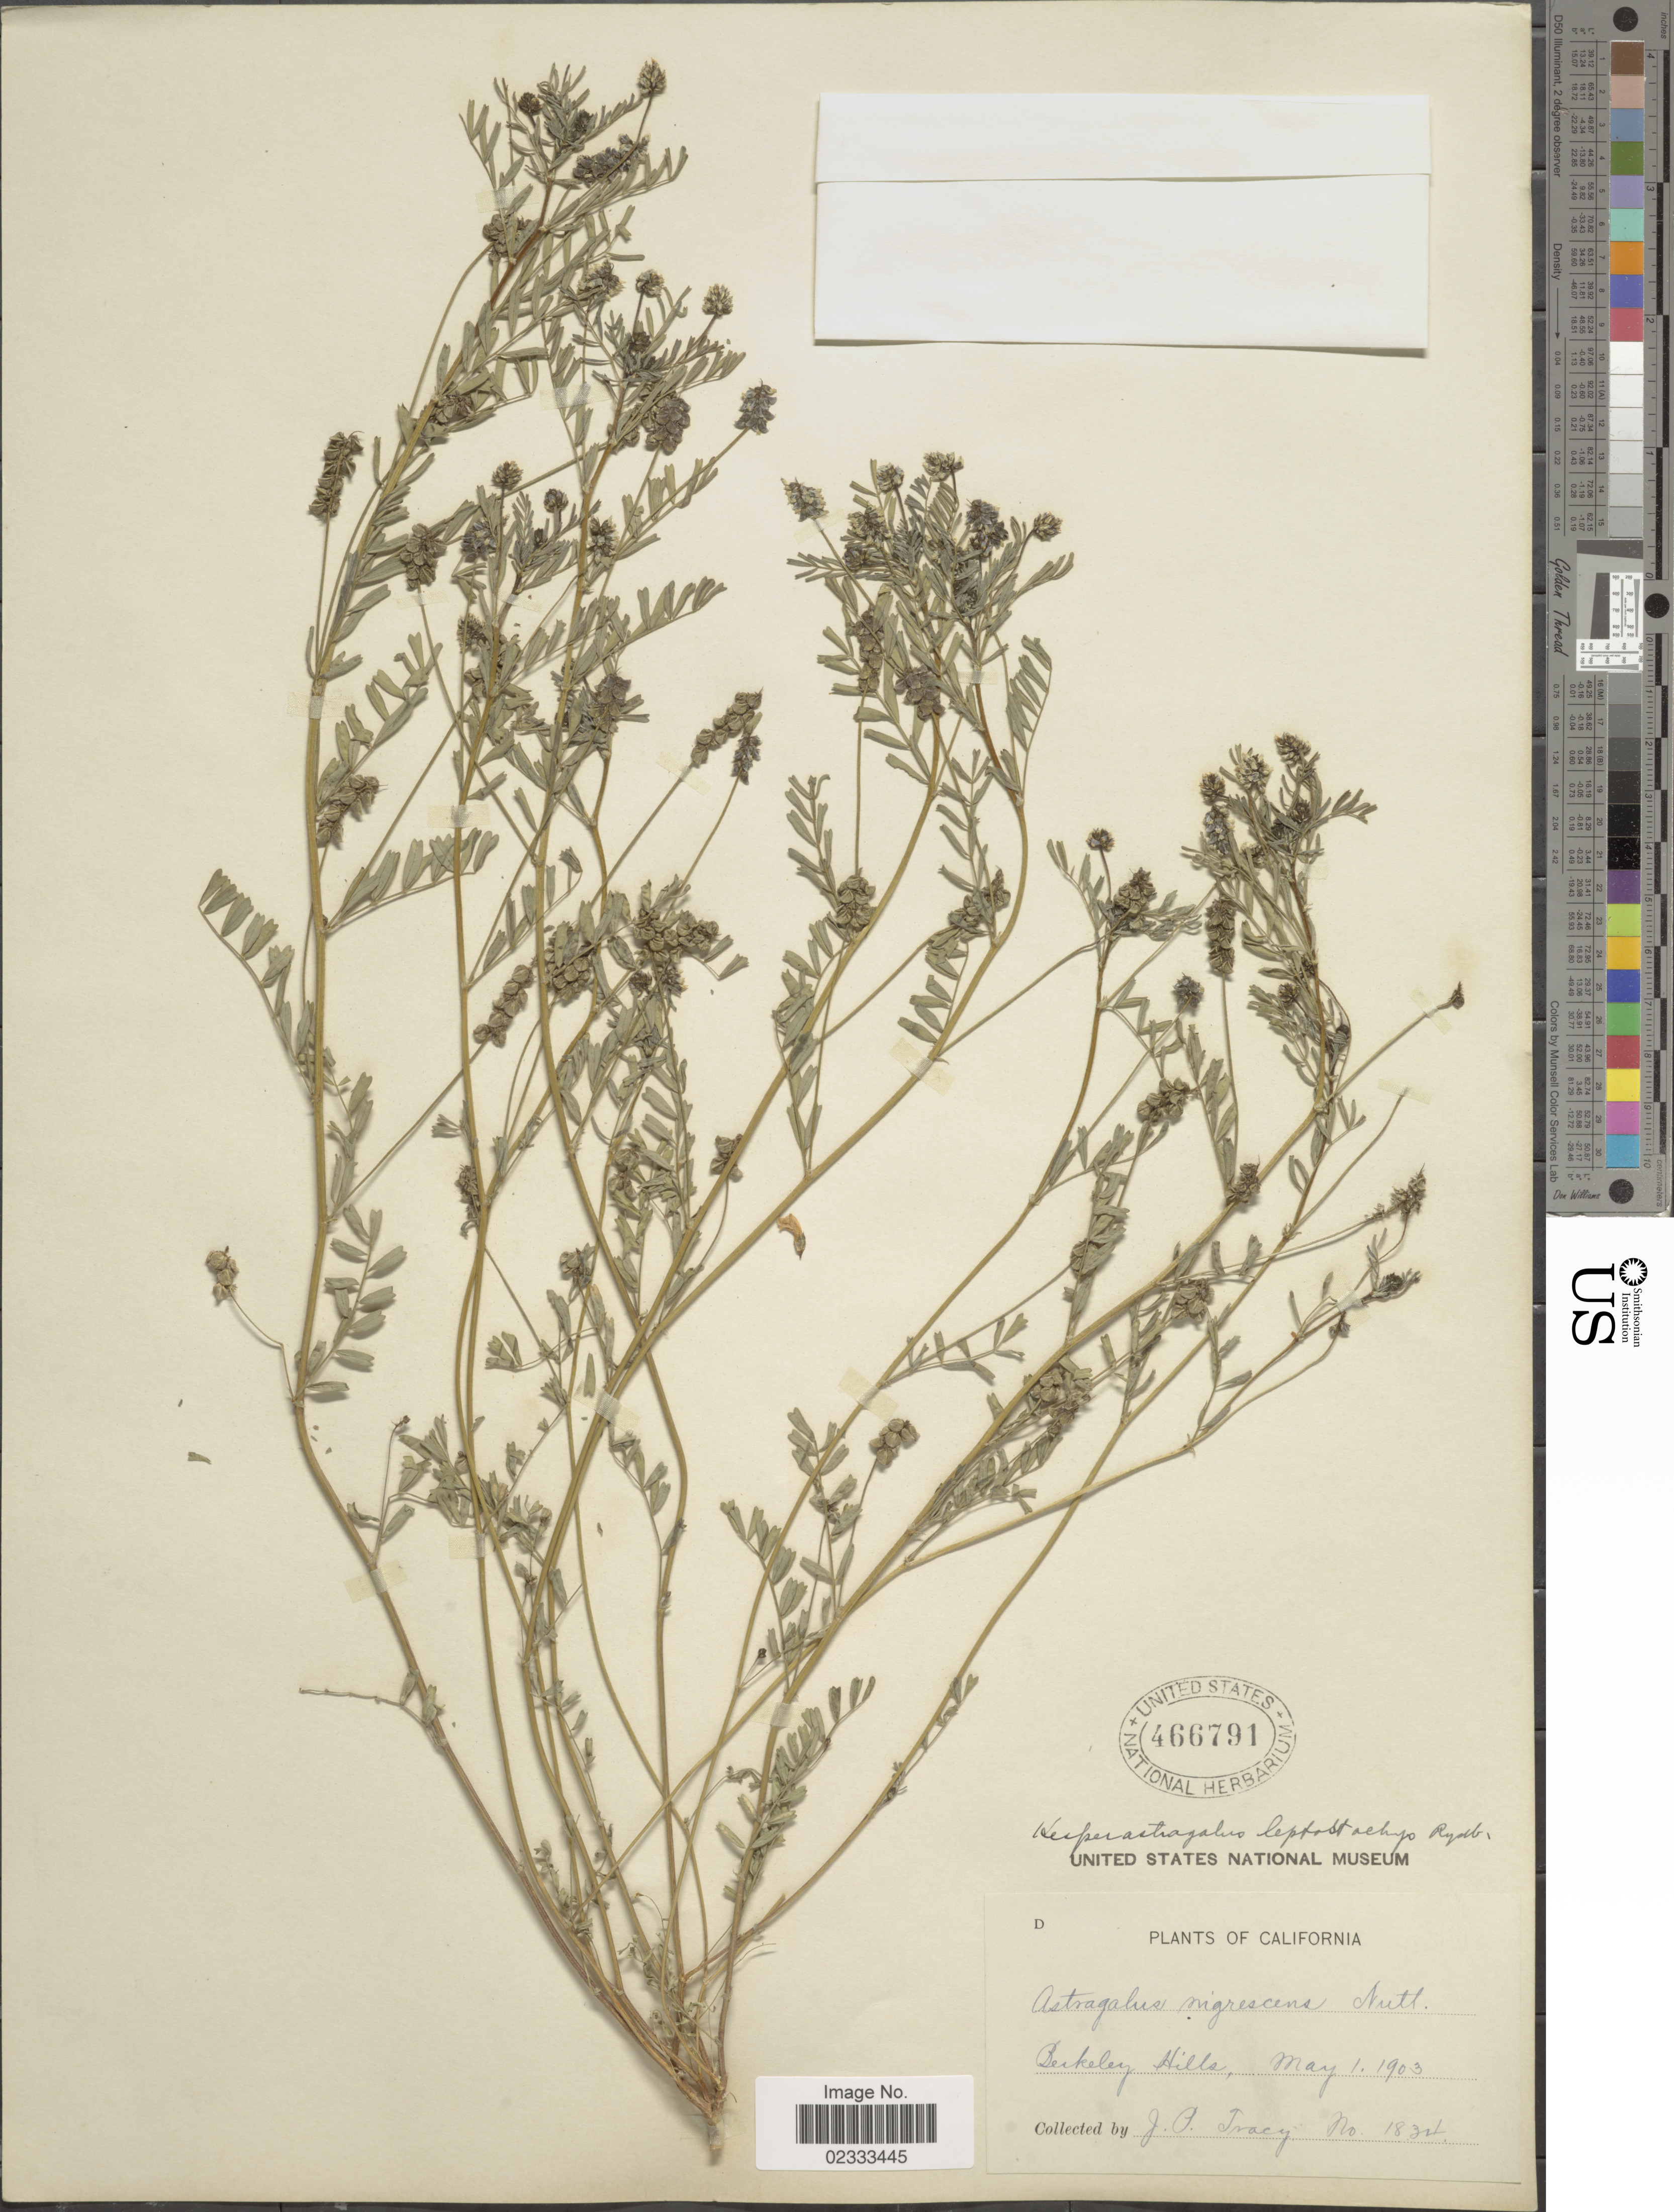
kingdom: Plantae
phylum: Tracheophyta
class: Magnoliopsida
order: Fabales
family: Fabaceae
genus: Astragalus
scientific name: Astragalus nigrescens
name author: Pall.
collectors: J. Tracy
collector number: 1834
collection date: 1903-05-01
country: United States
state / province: California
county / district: Alameda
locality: Berkeley Hills.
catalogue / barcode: US 466791